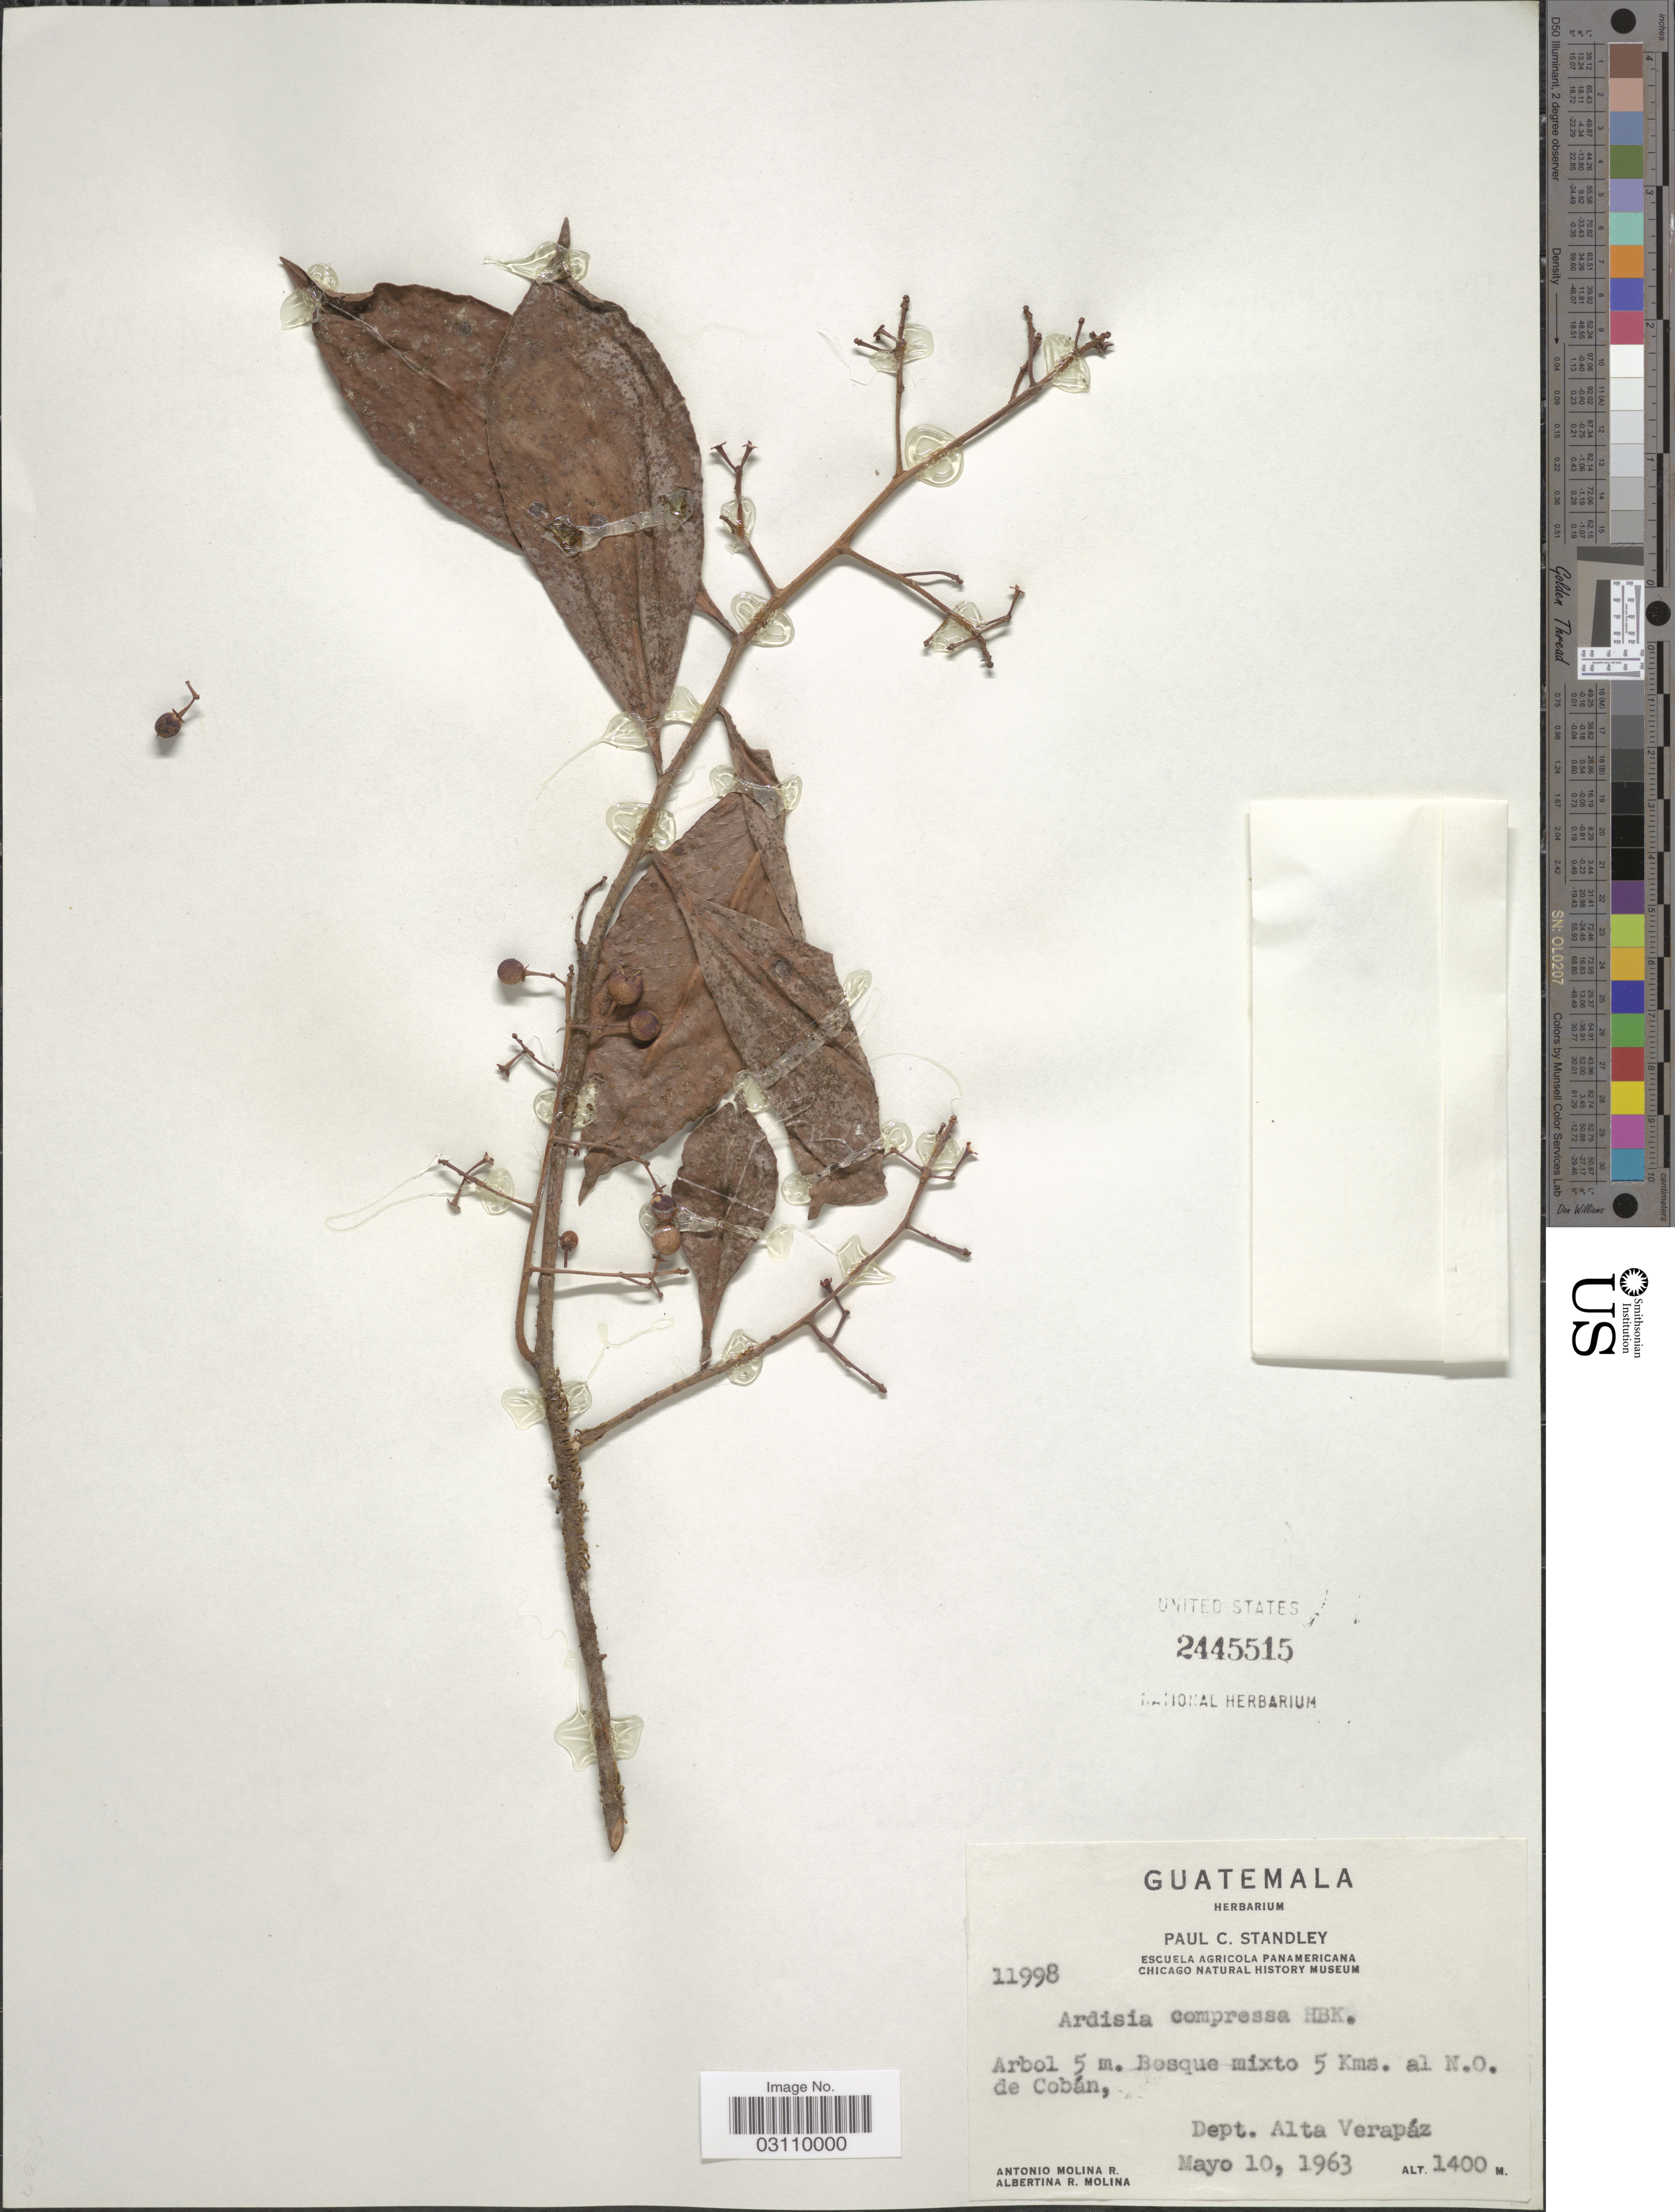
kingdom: Plantae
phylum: Tracheophyta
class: Magnoliopsida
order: Ericales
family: Primulaceae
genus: Ardisia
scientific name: Ardisia compressa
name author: Kunth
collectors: A. Molina R. & A. R. Molina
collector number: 11998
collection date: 1963-05-10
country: Guatemala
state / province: Alta Verapaz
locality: Bosque mixto 5 Kms. al N.O. de Cobán, Dept. Alta Verapáz.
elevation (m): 1400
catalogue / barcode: US 2445515